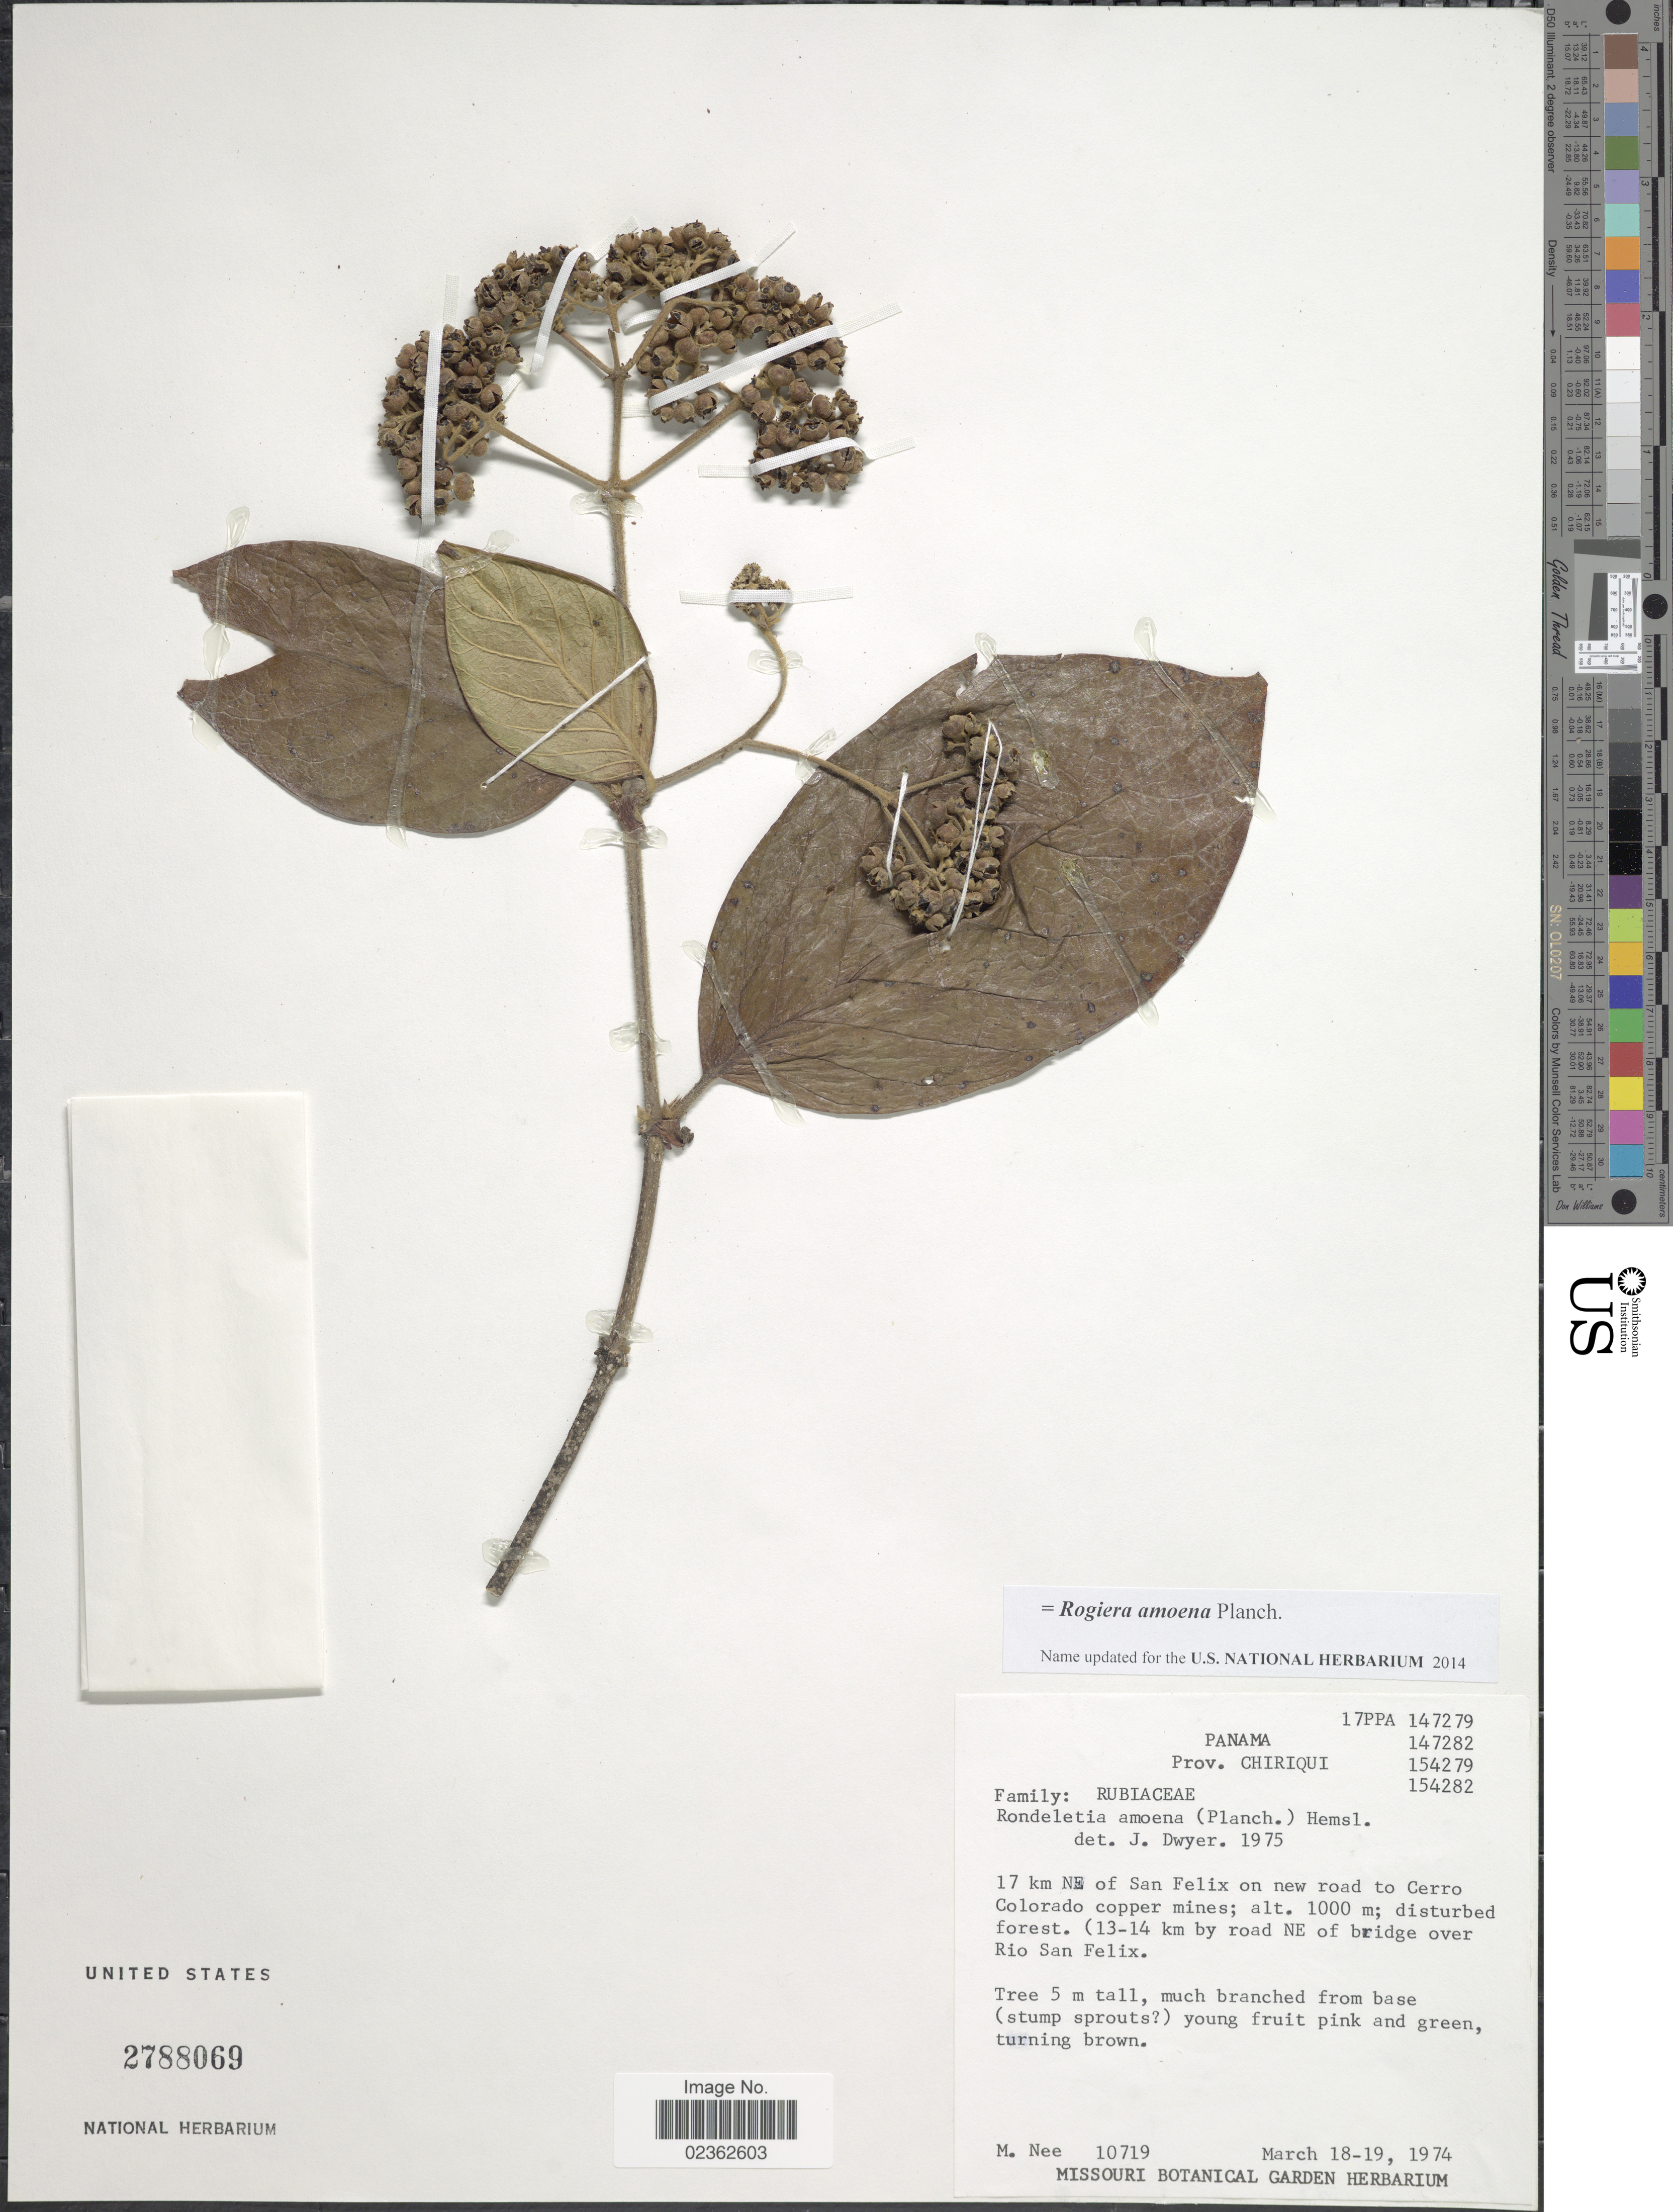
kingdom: Plantae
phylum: Tracheophyta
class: Magnoliopsida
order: Gentianales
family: Rubiaceae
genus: Rogiera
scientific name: Rogiera amoena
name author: Planch.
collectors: M. Nee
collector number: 10719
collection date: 1974-03-18/1974-03-19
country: Panama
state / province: Chiriqui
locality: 17 km NE of San Felix on new road to Cerro Colorado copper mines, disturbed forest (13-14 km by road NE of bridge over Rio San Felix).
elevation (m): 1000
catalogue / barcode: US 2788069